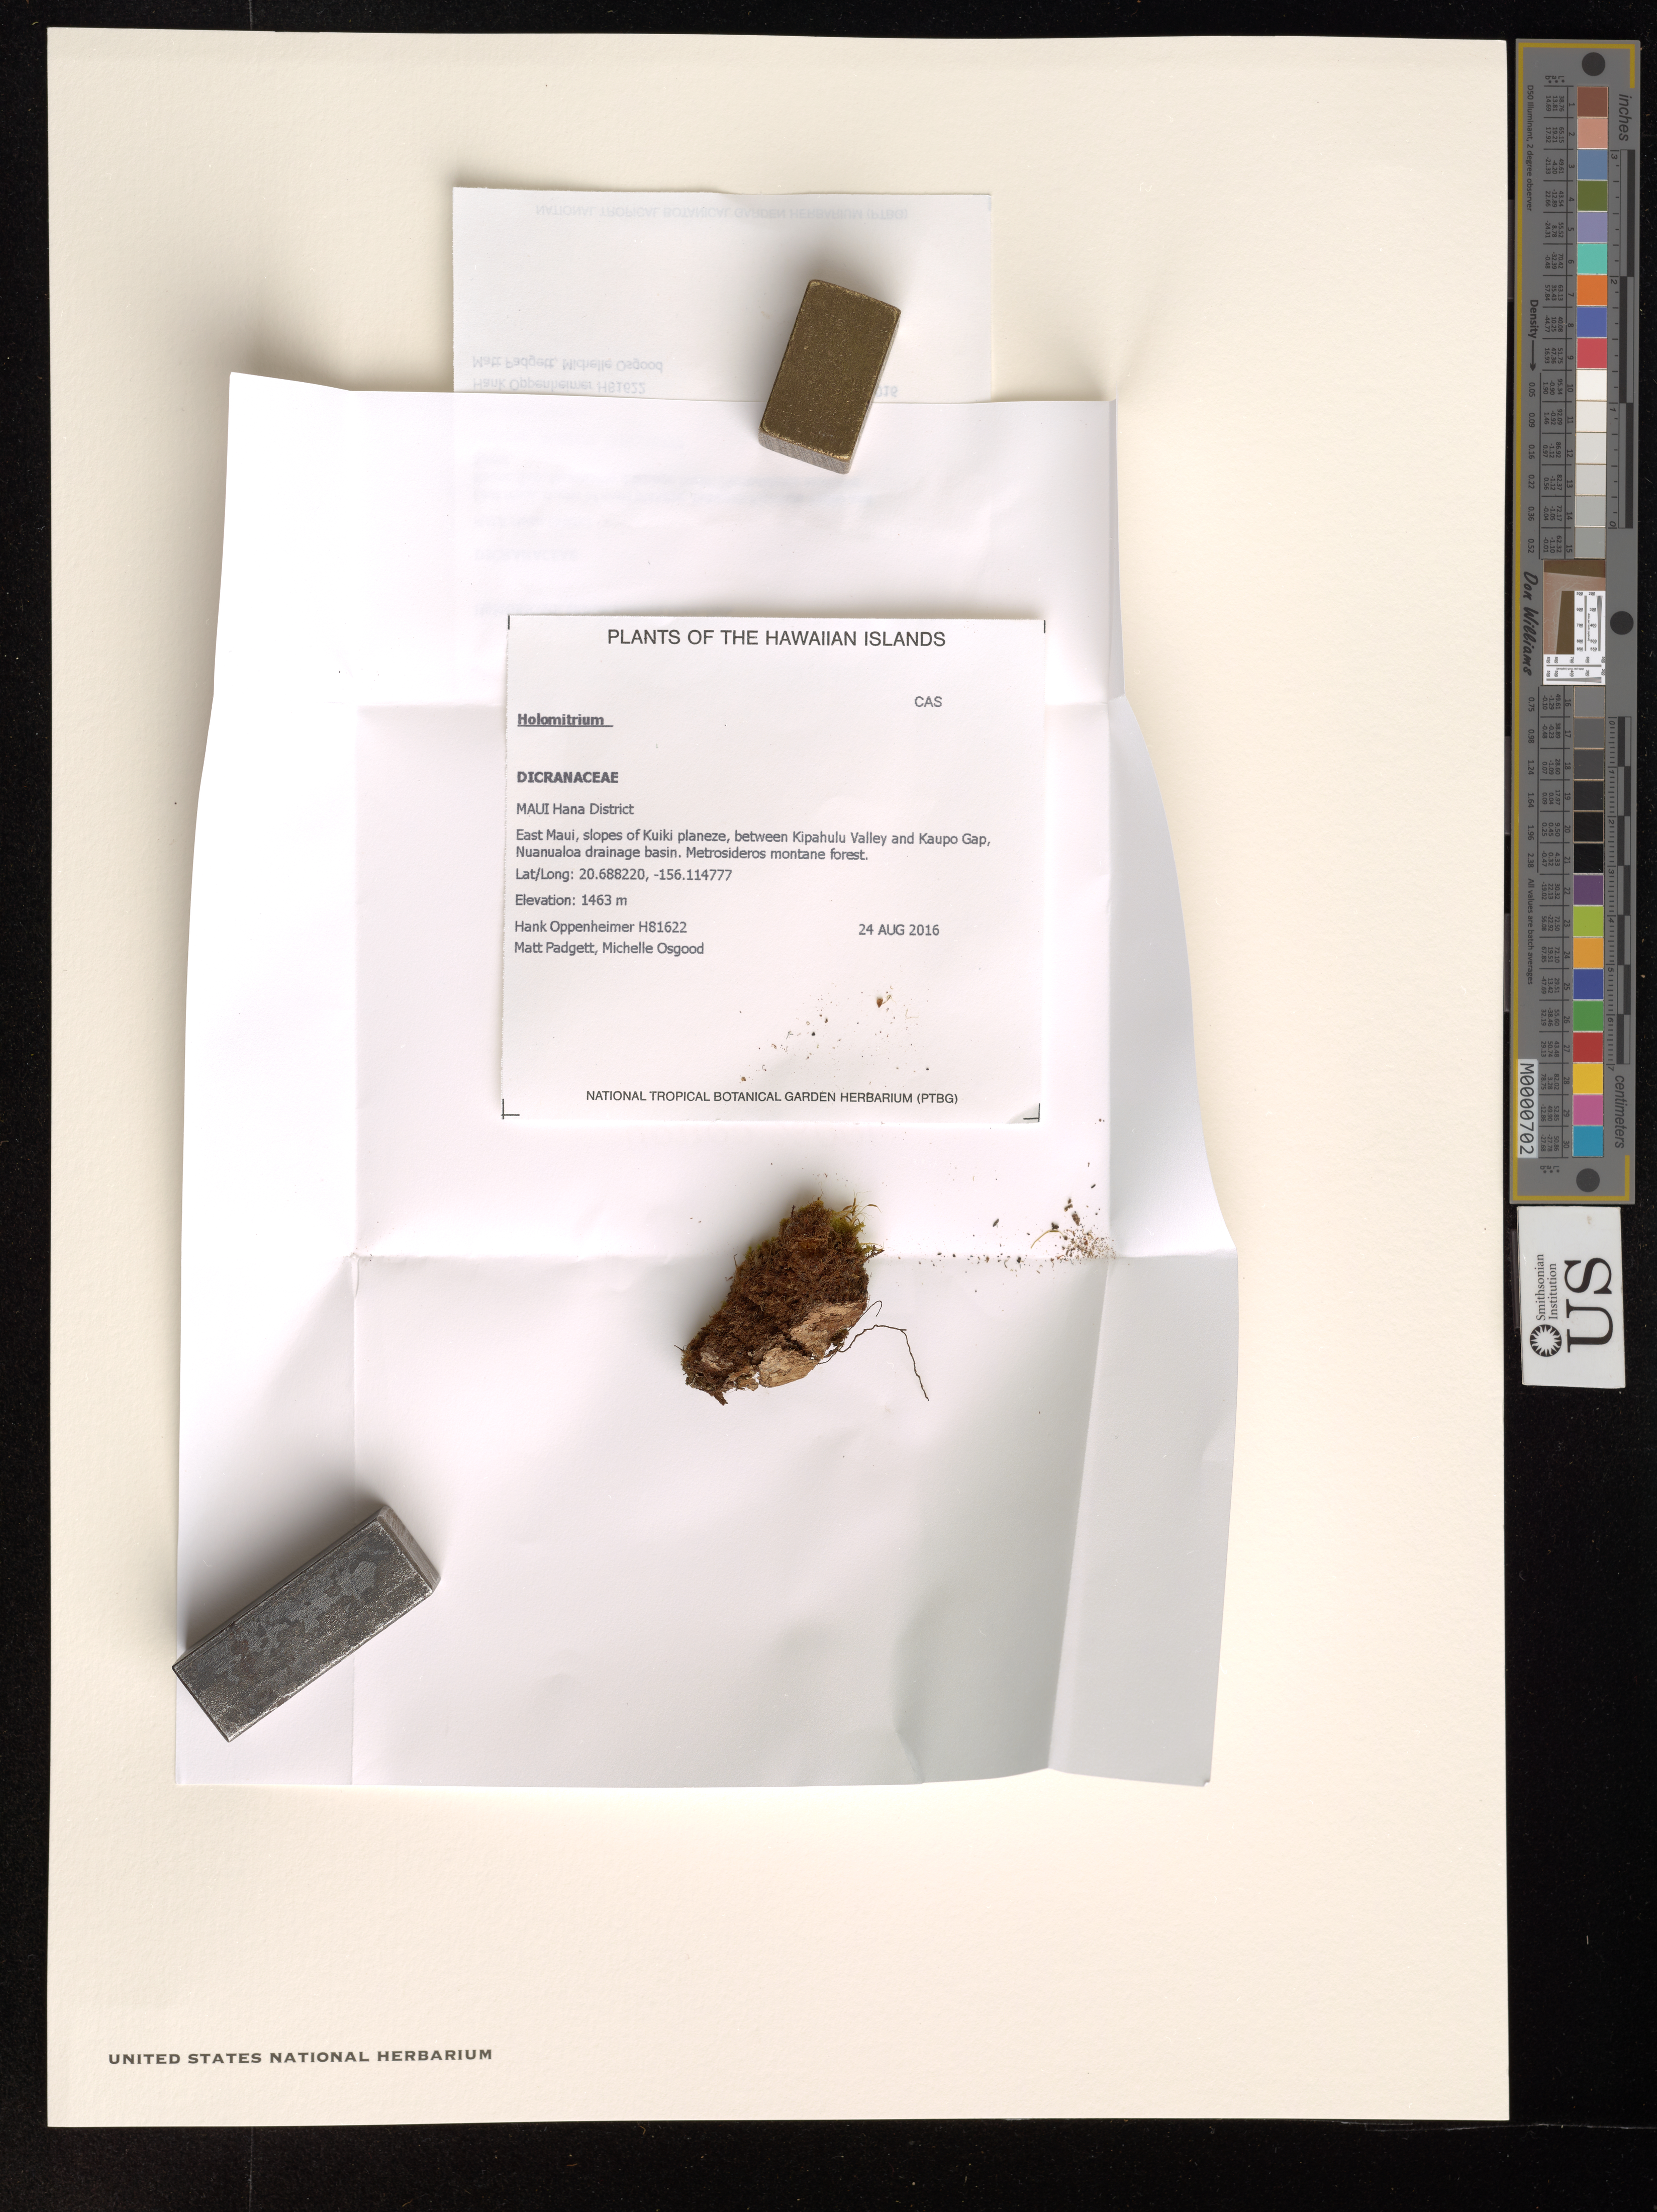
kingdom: Plantae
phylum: Bryophyta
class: Bryopsida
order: Dicranales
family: Dicranaceae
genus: Holomitrium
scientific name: Holomitrium seticalycinum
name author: Müller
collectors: H. Oppenheimer & M. Padgett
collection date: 2016-08-24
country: United States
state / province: Hawaii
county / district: Maui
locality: The Hawaiian Islands. Maui Hana District. East Maui, slopes of Kuiki planeze, between Kipahulu Valley and Kaupo Gap, Nuanualoa drainage basin.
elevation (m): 1463